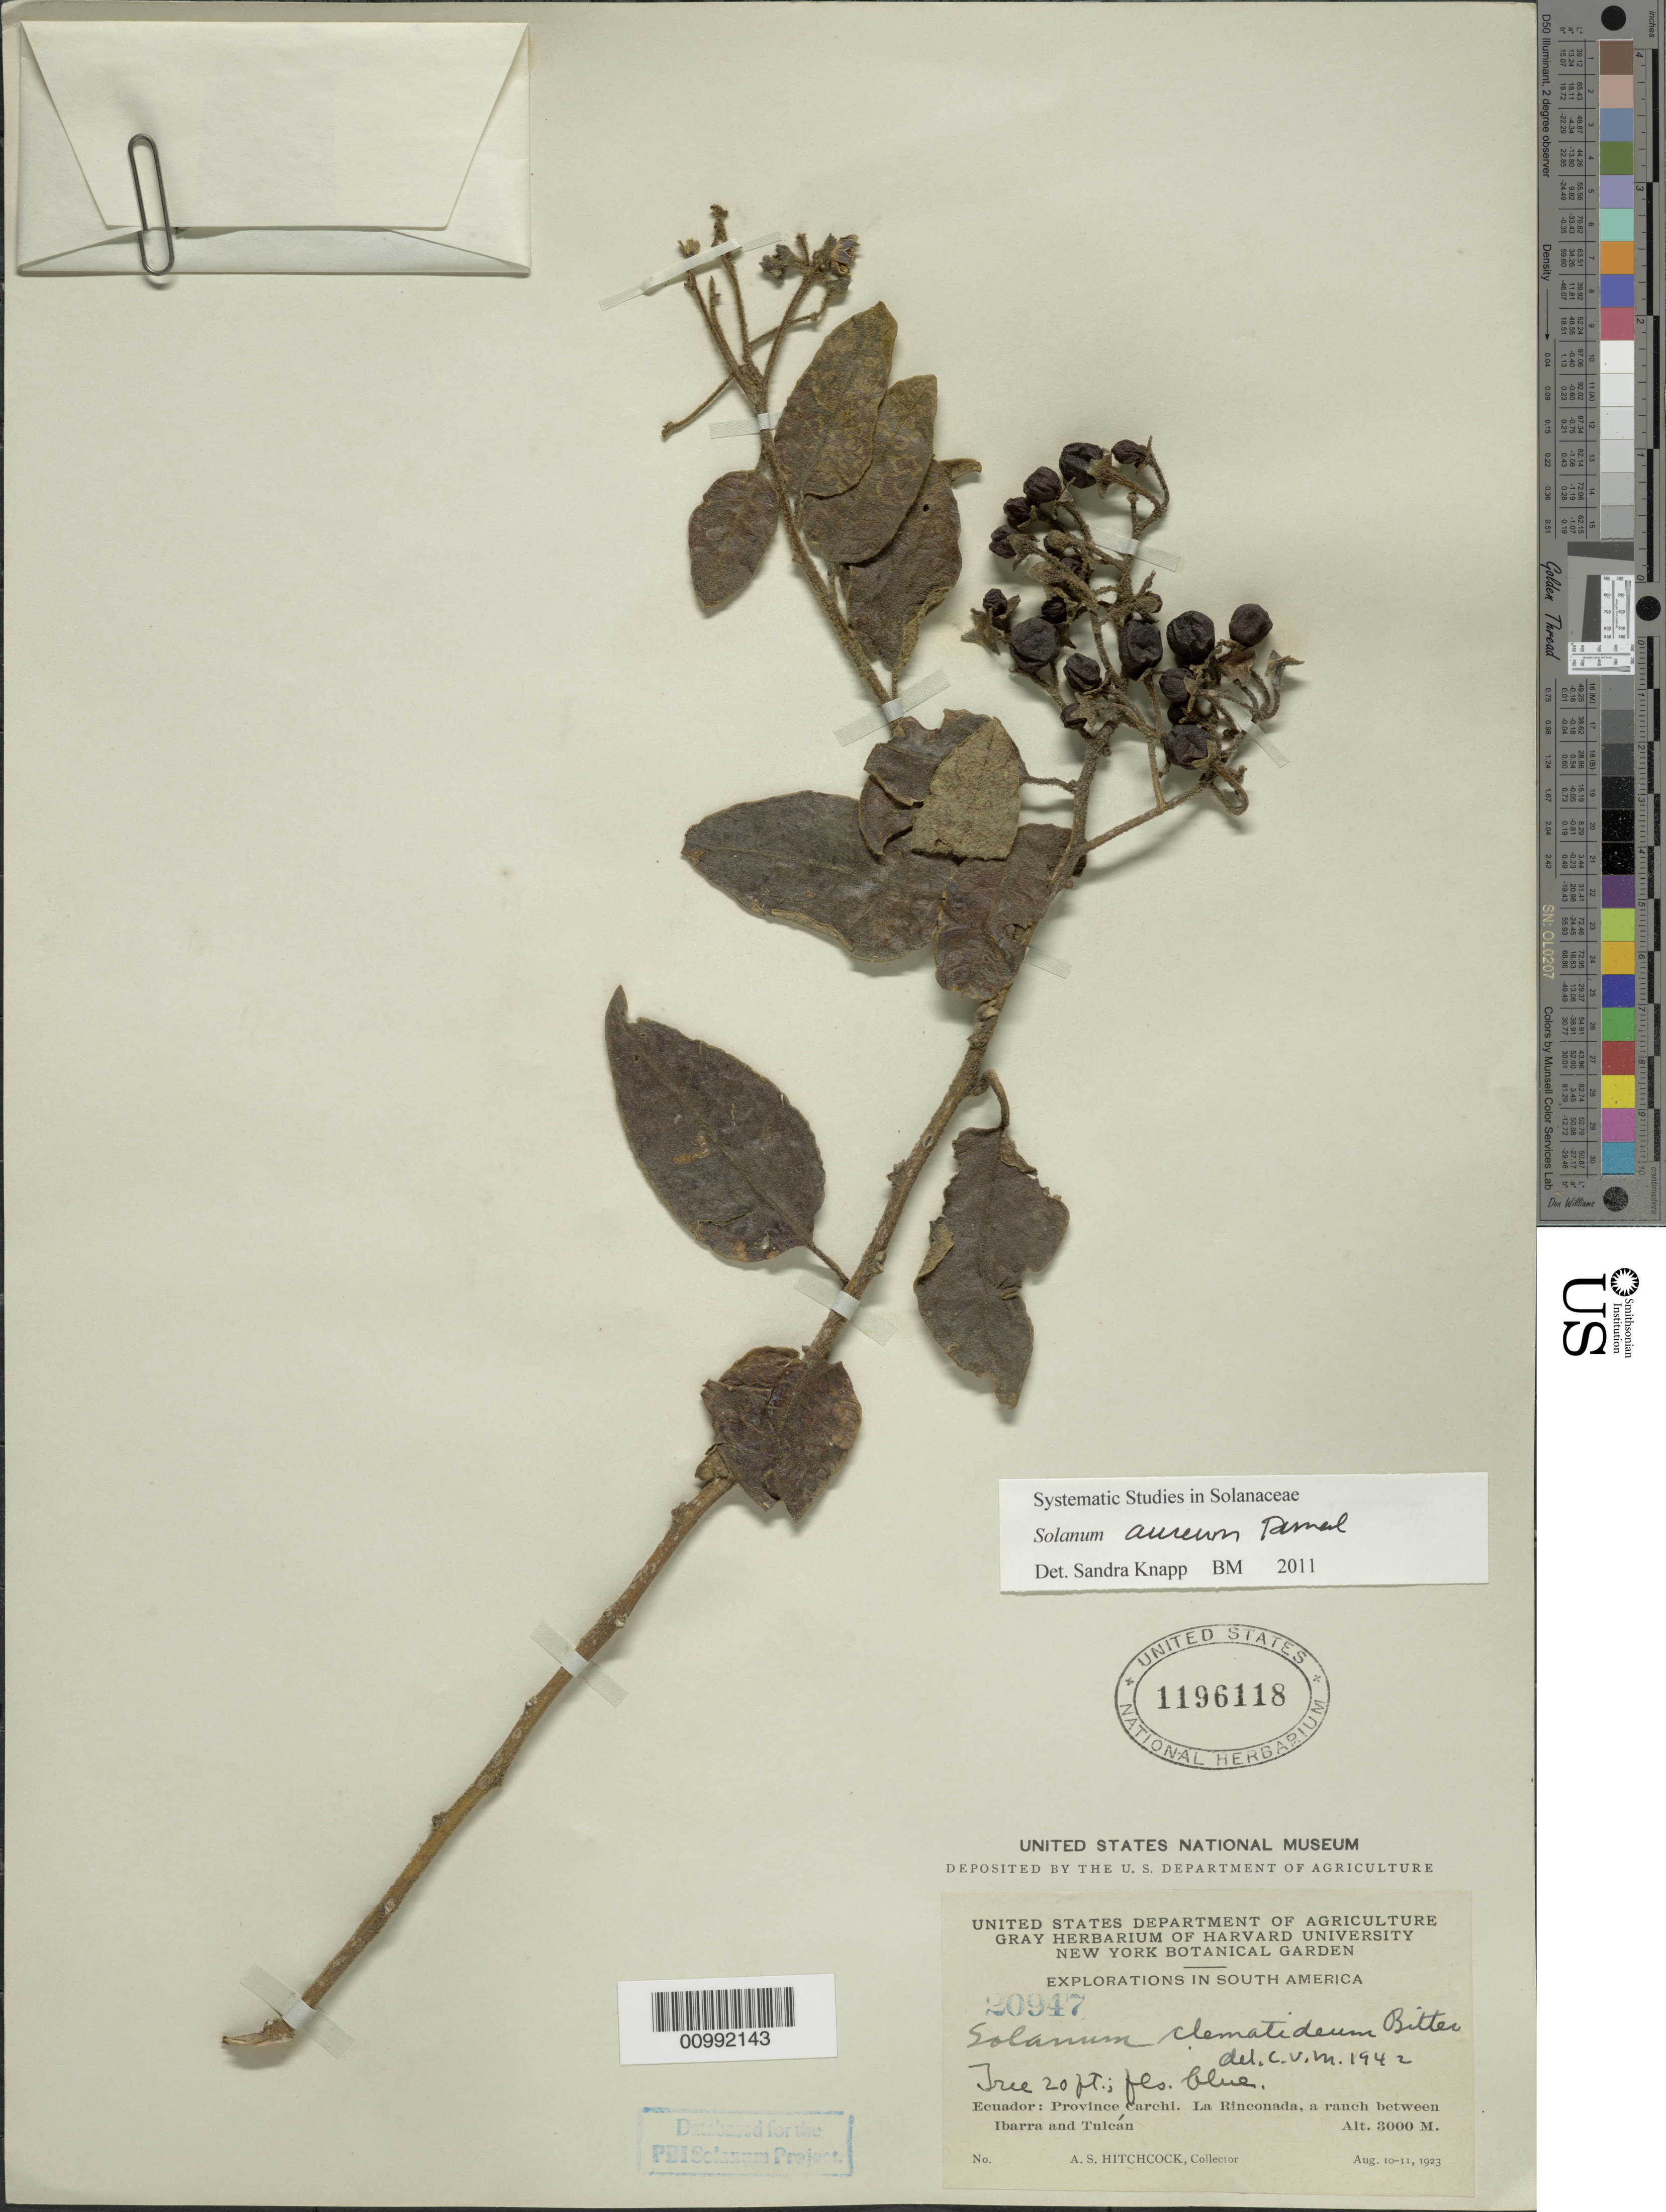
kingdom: Plantae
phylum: Tracheophyta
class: Magnoliopsida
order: Solanales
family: Solanaceae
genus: Solanum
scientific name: Solanum aureum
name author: Dunal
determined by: Knapp, S. D.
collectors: A. S. Hitchcock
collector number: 20947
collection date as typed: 10 Aug 1923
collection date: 1923-08-10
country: Ecuador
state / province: Carchi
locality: ranch between Ibarra and Tulcán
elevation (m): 3000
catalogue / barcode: US 1196118